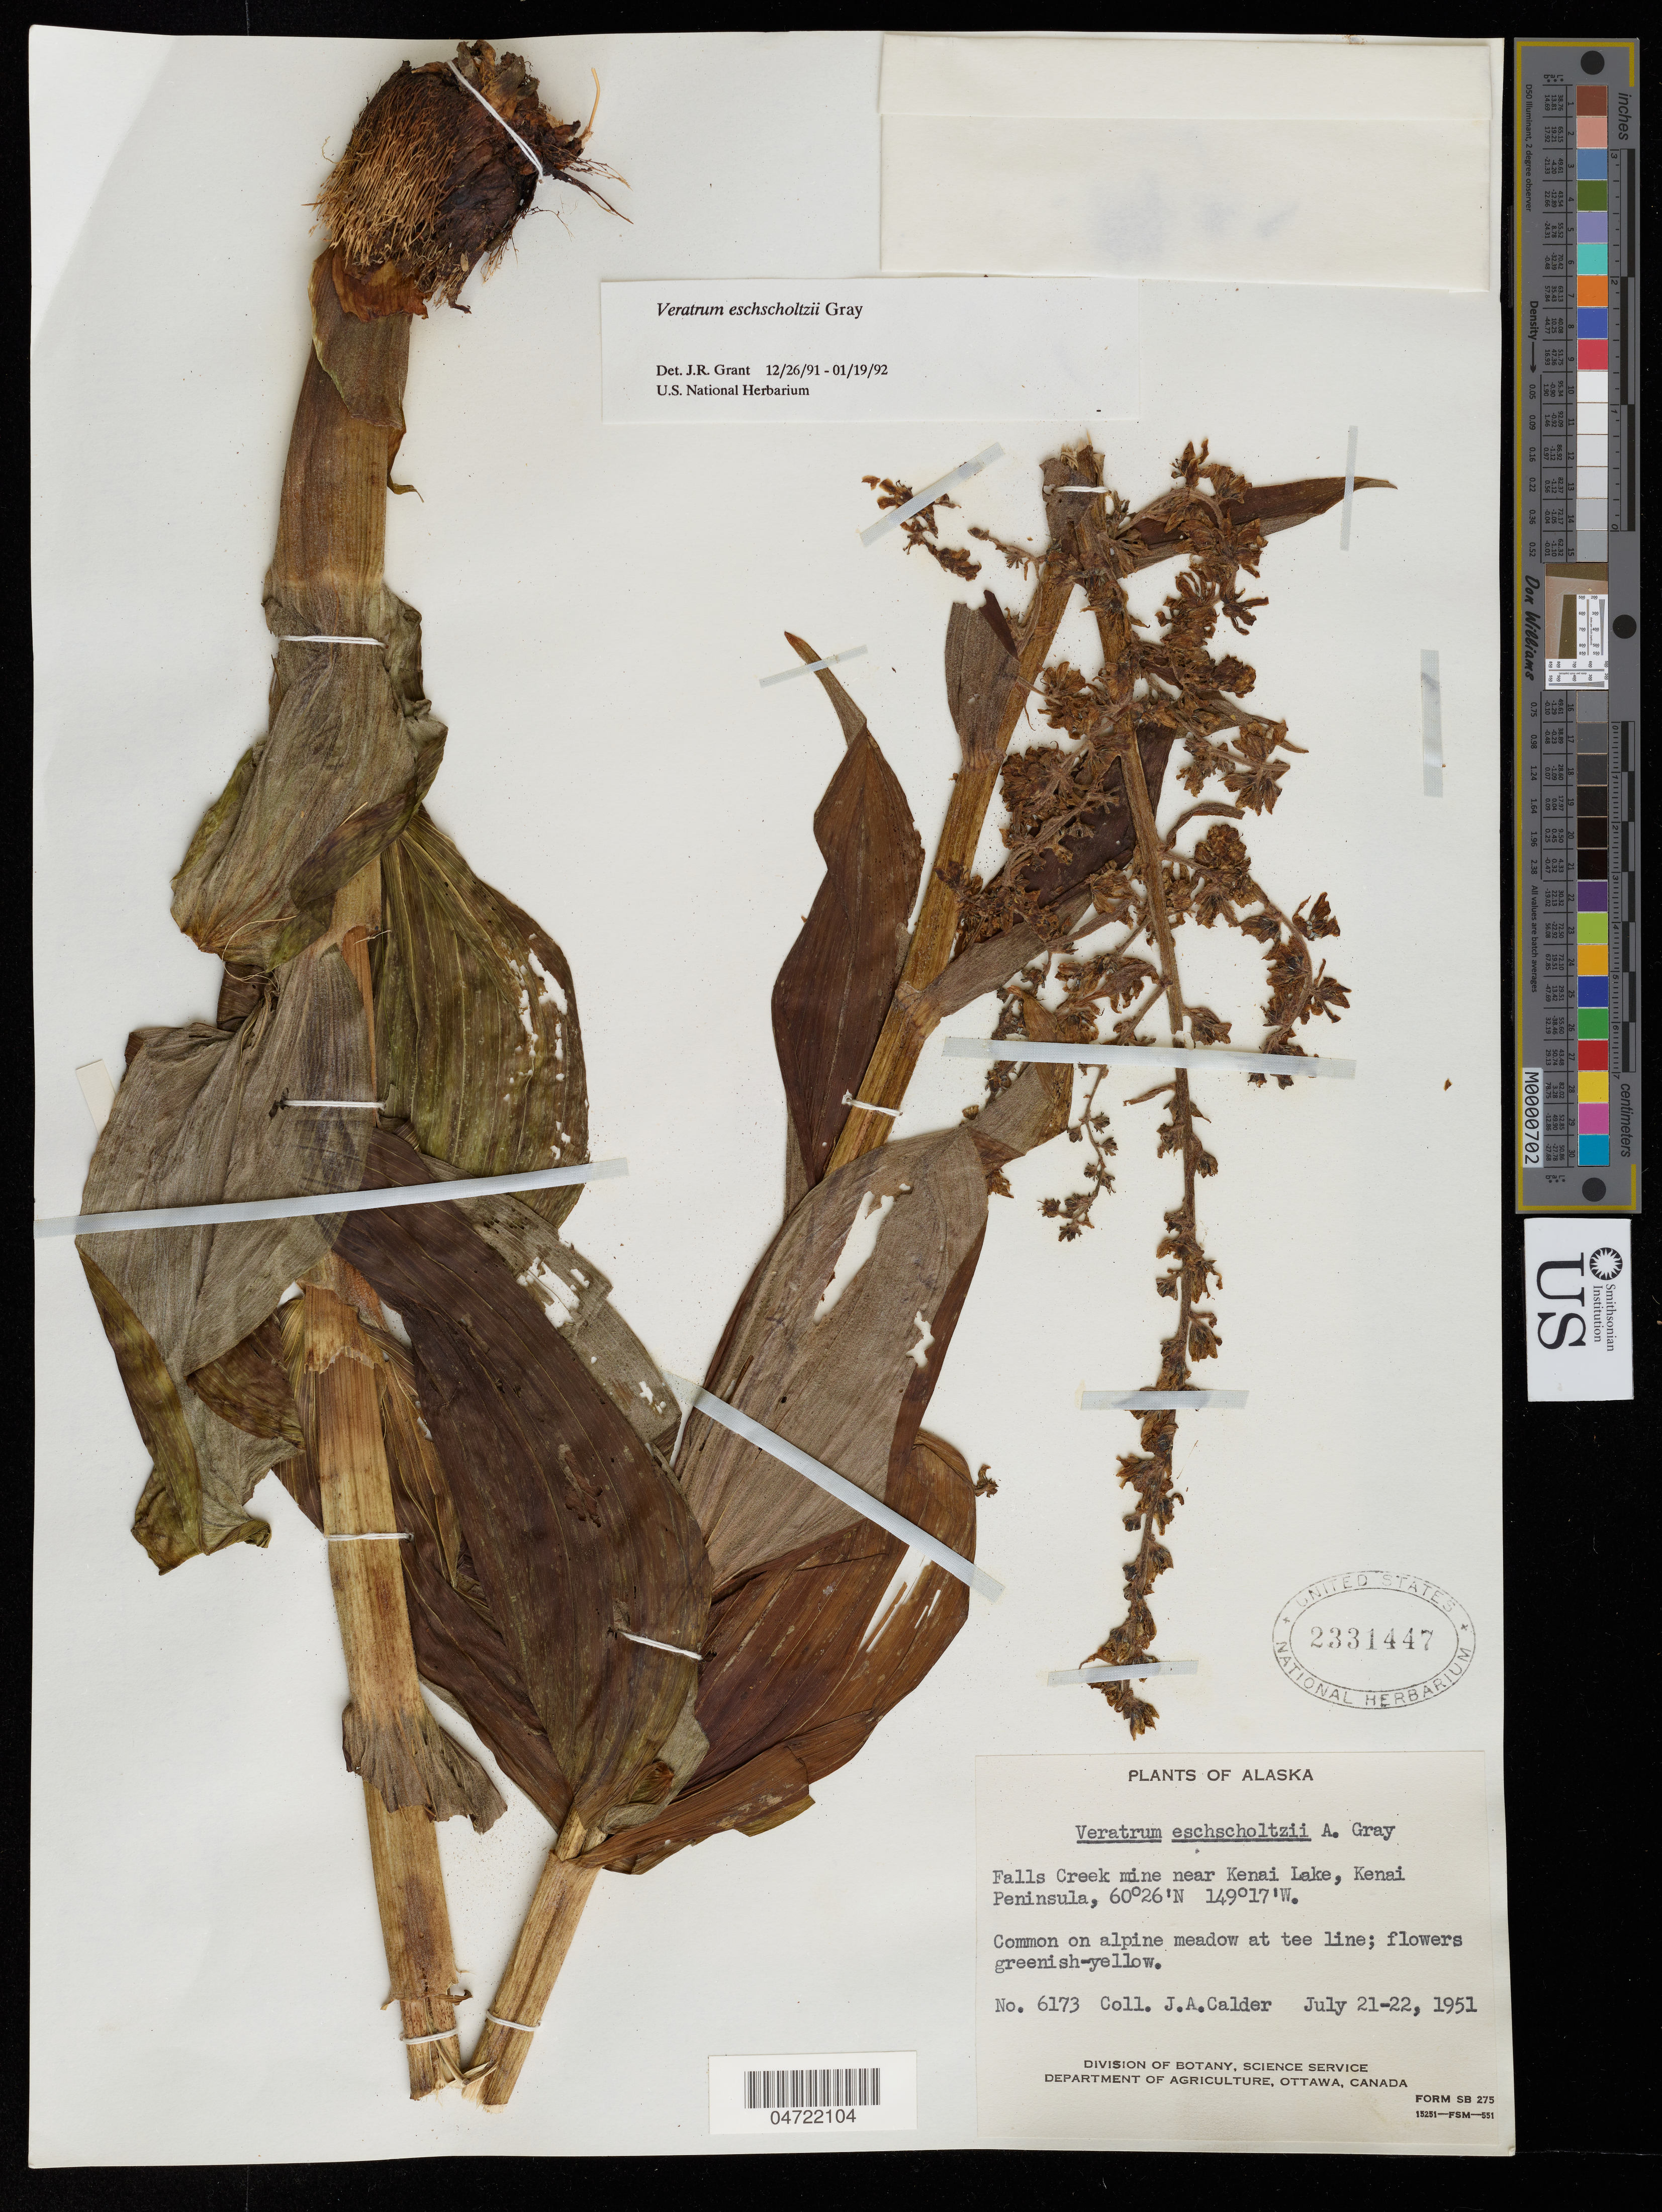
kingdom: Plantae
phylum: Tracheophyta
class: Liliopsida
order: Liliales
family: Melanthiaceae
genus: Veratrum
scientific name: Veratrum eschscholtzii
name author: A. Gray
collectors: J. A. Calder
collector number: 6173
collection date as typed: July 21 - 22, 1951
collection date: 1951-07-21/1951-07-22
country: United States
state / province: Alaska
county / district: Kenai Peninsula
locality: Falls Creek Mine area near Kenai Lake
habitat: Common on alpine meadow at tree line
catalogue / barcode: US 2331447